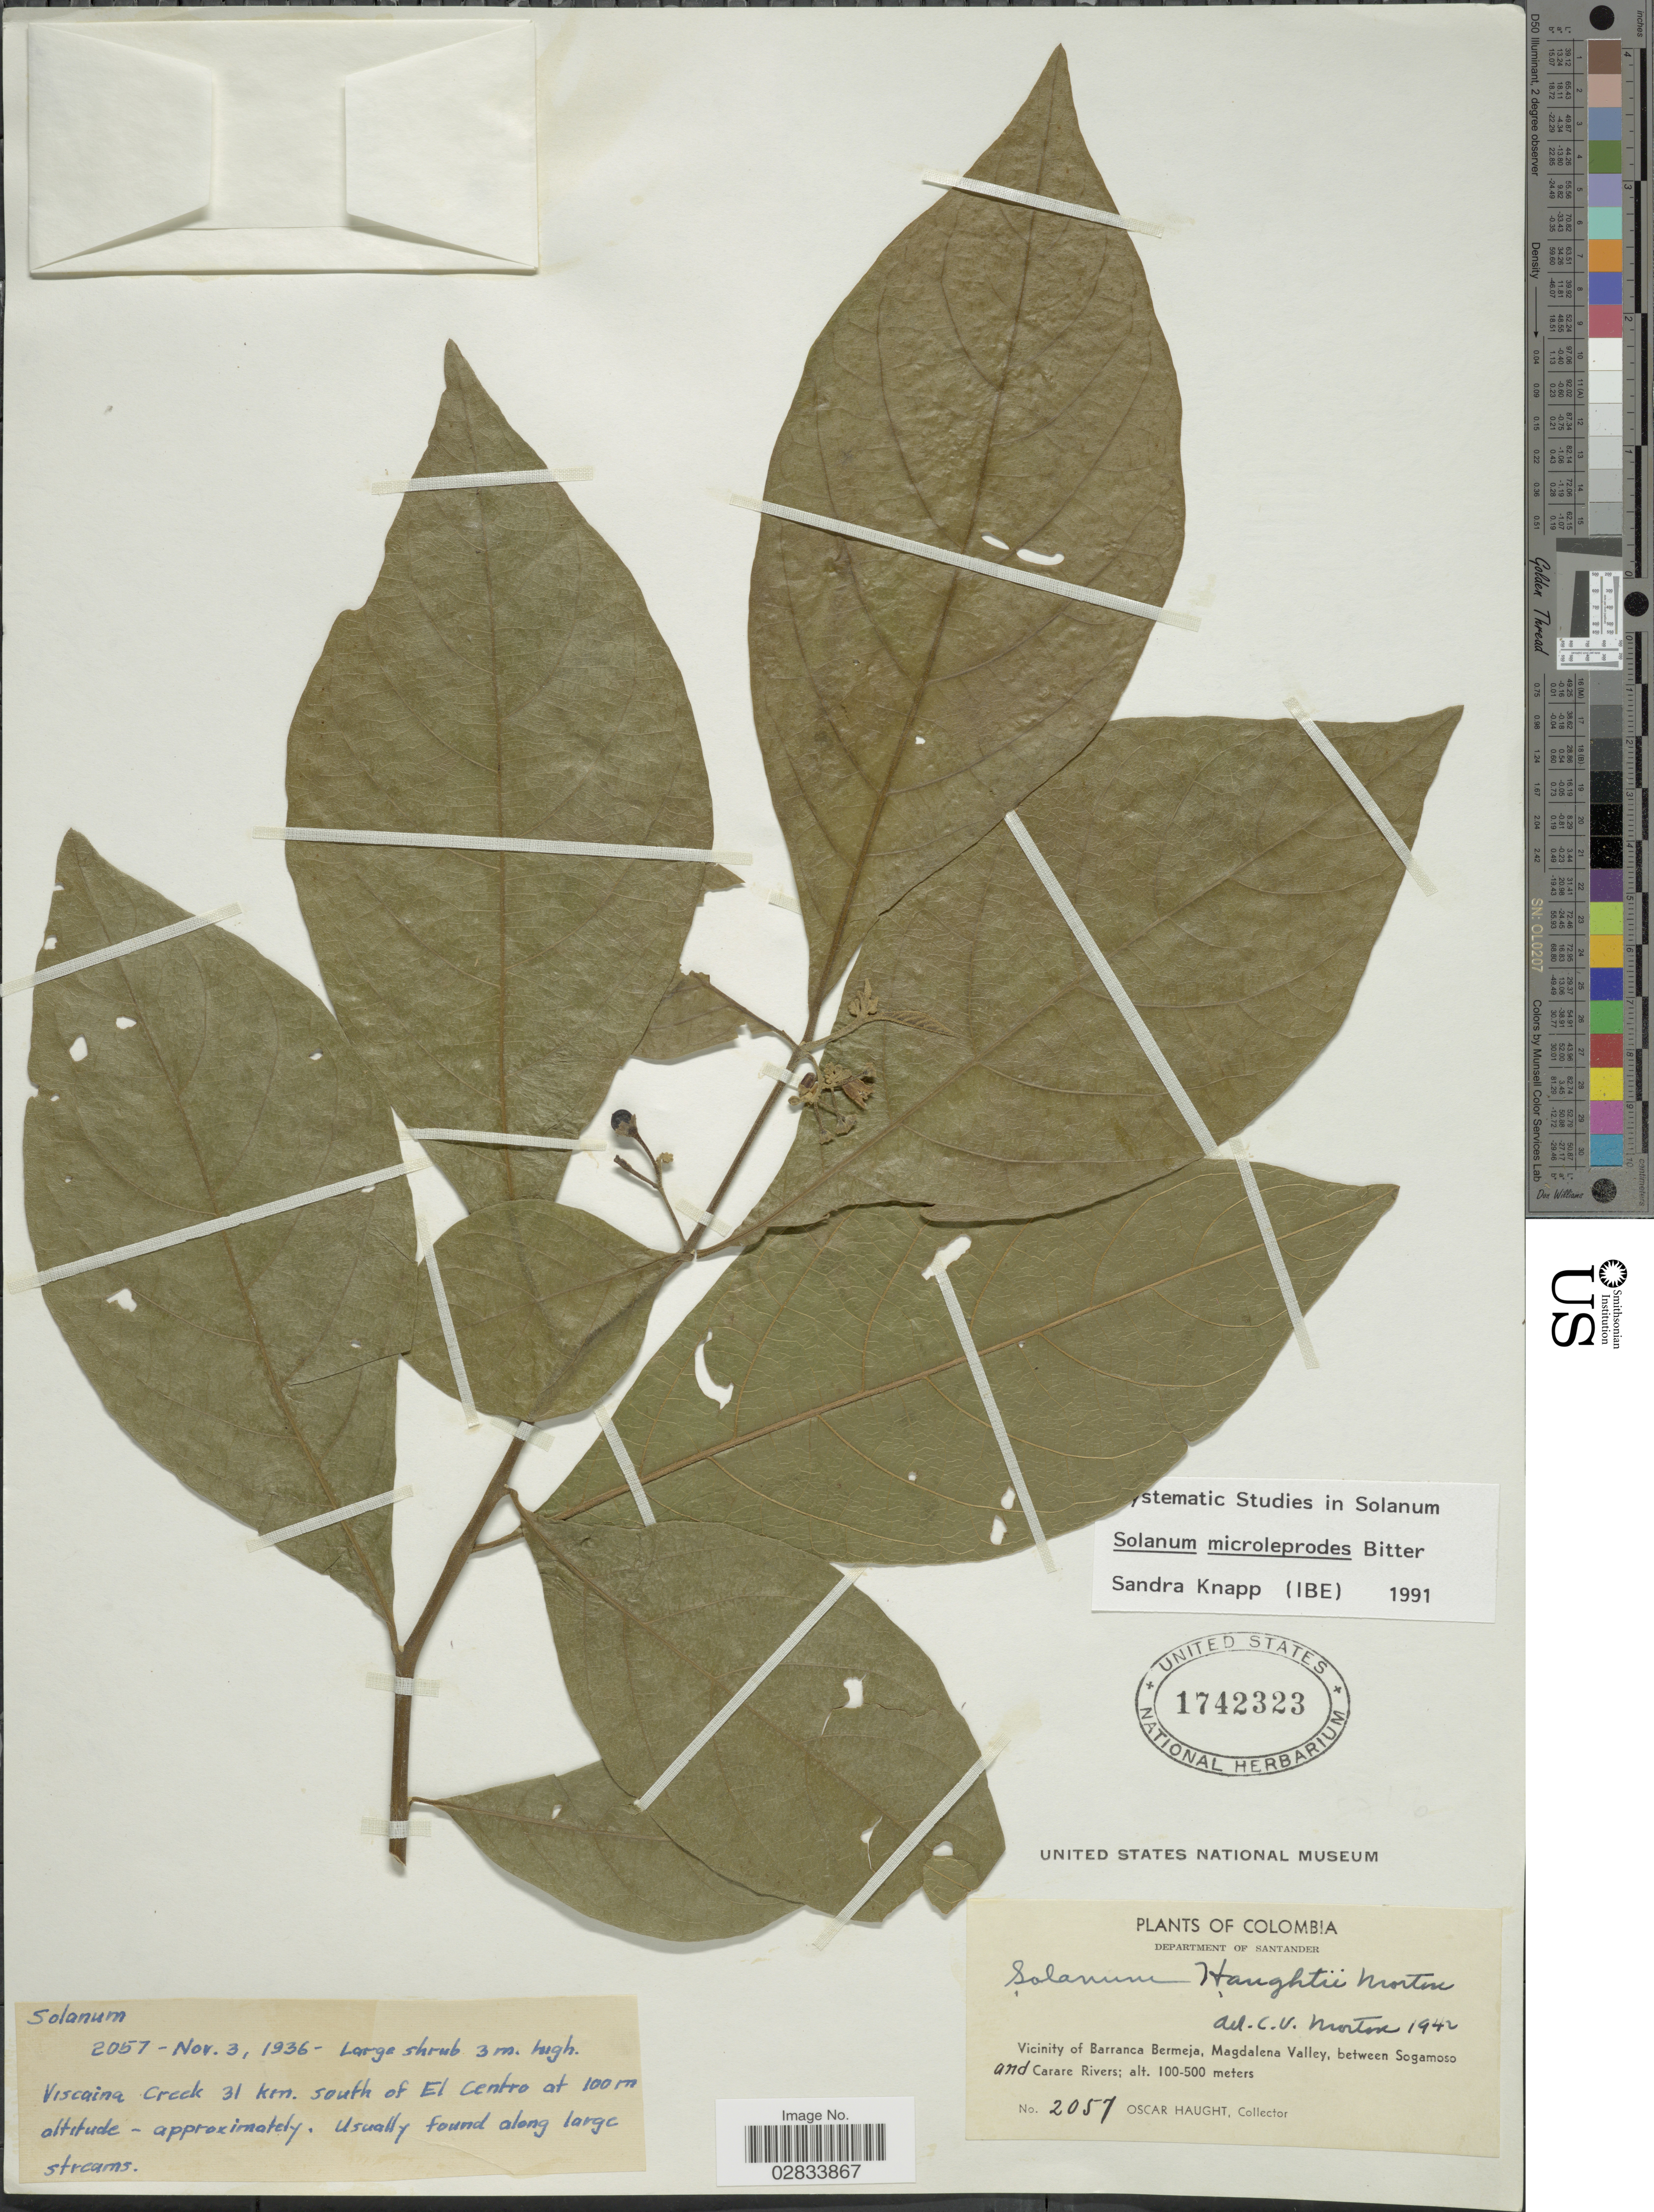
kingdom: Plantae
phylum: Tracheophyta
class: Magnoliopsida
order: Solanales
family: Solanaceae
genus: Solanum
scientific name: Solanum microleprodes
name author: Bitter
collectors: O. Haught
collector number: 2057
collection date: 1936-11-03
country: Colombia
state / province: Santander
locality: Department of Santander, Vicinity of Barranca Bermeja, Magdalena Valley, between Sogamoso and Carare Rivers, Viscaina Creek 31 km. south of El Centro.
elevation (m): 100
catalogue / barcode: US 1742323